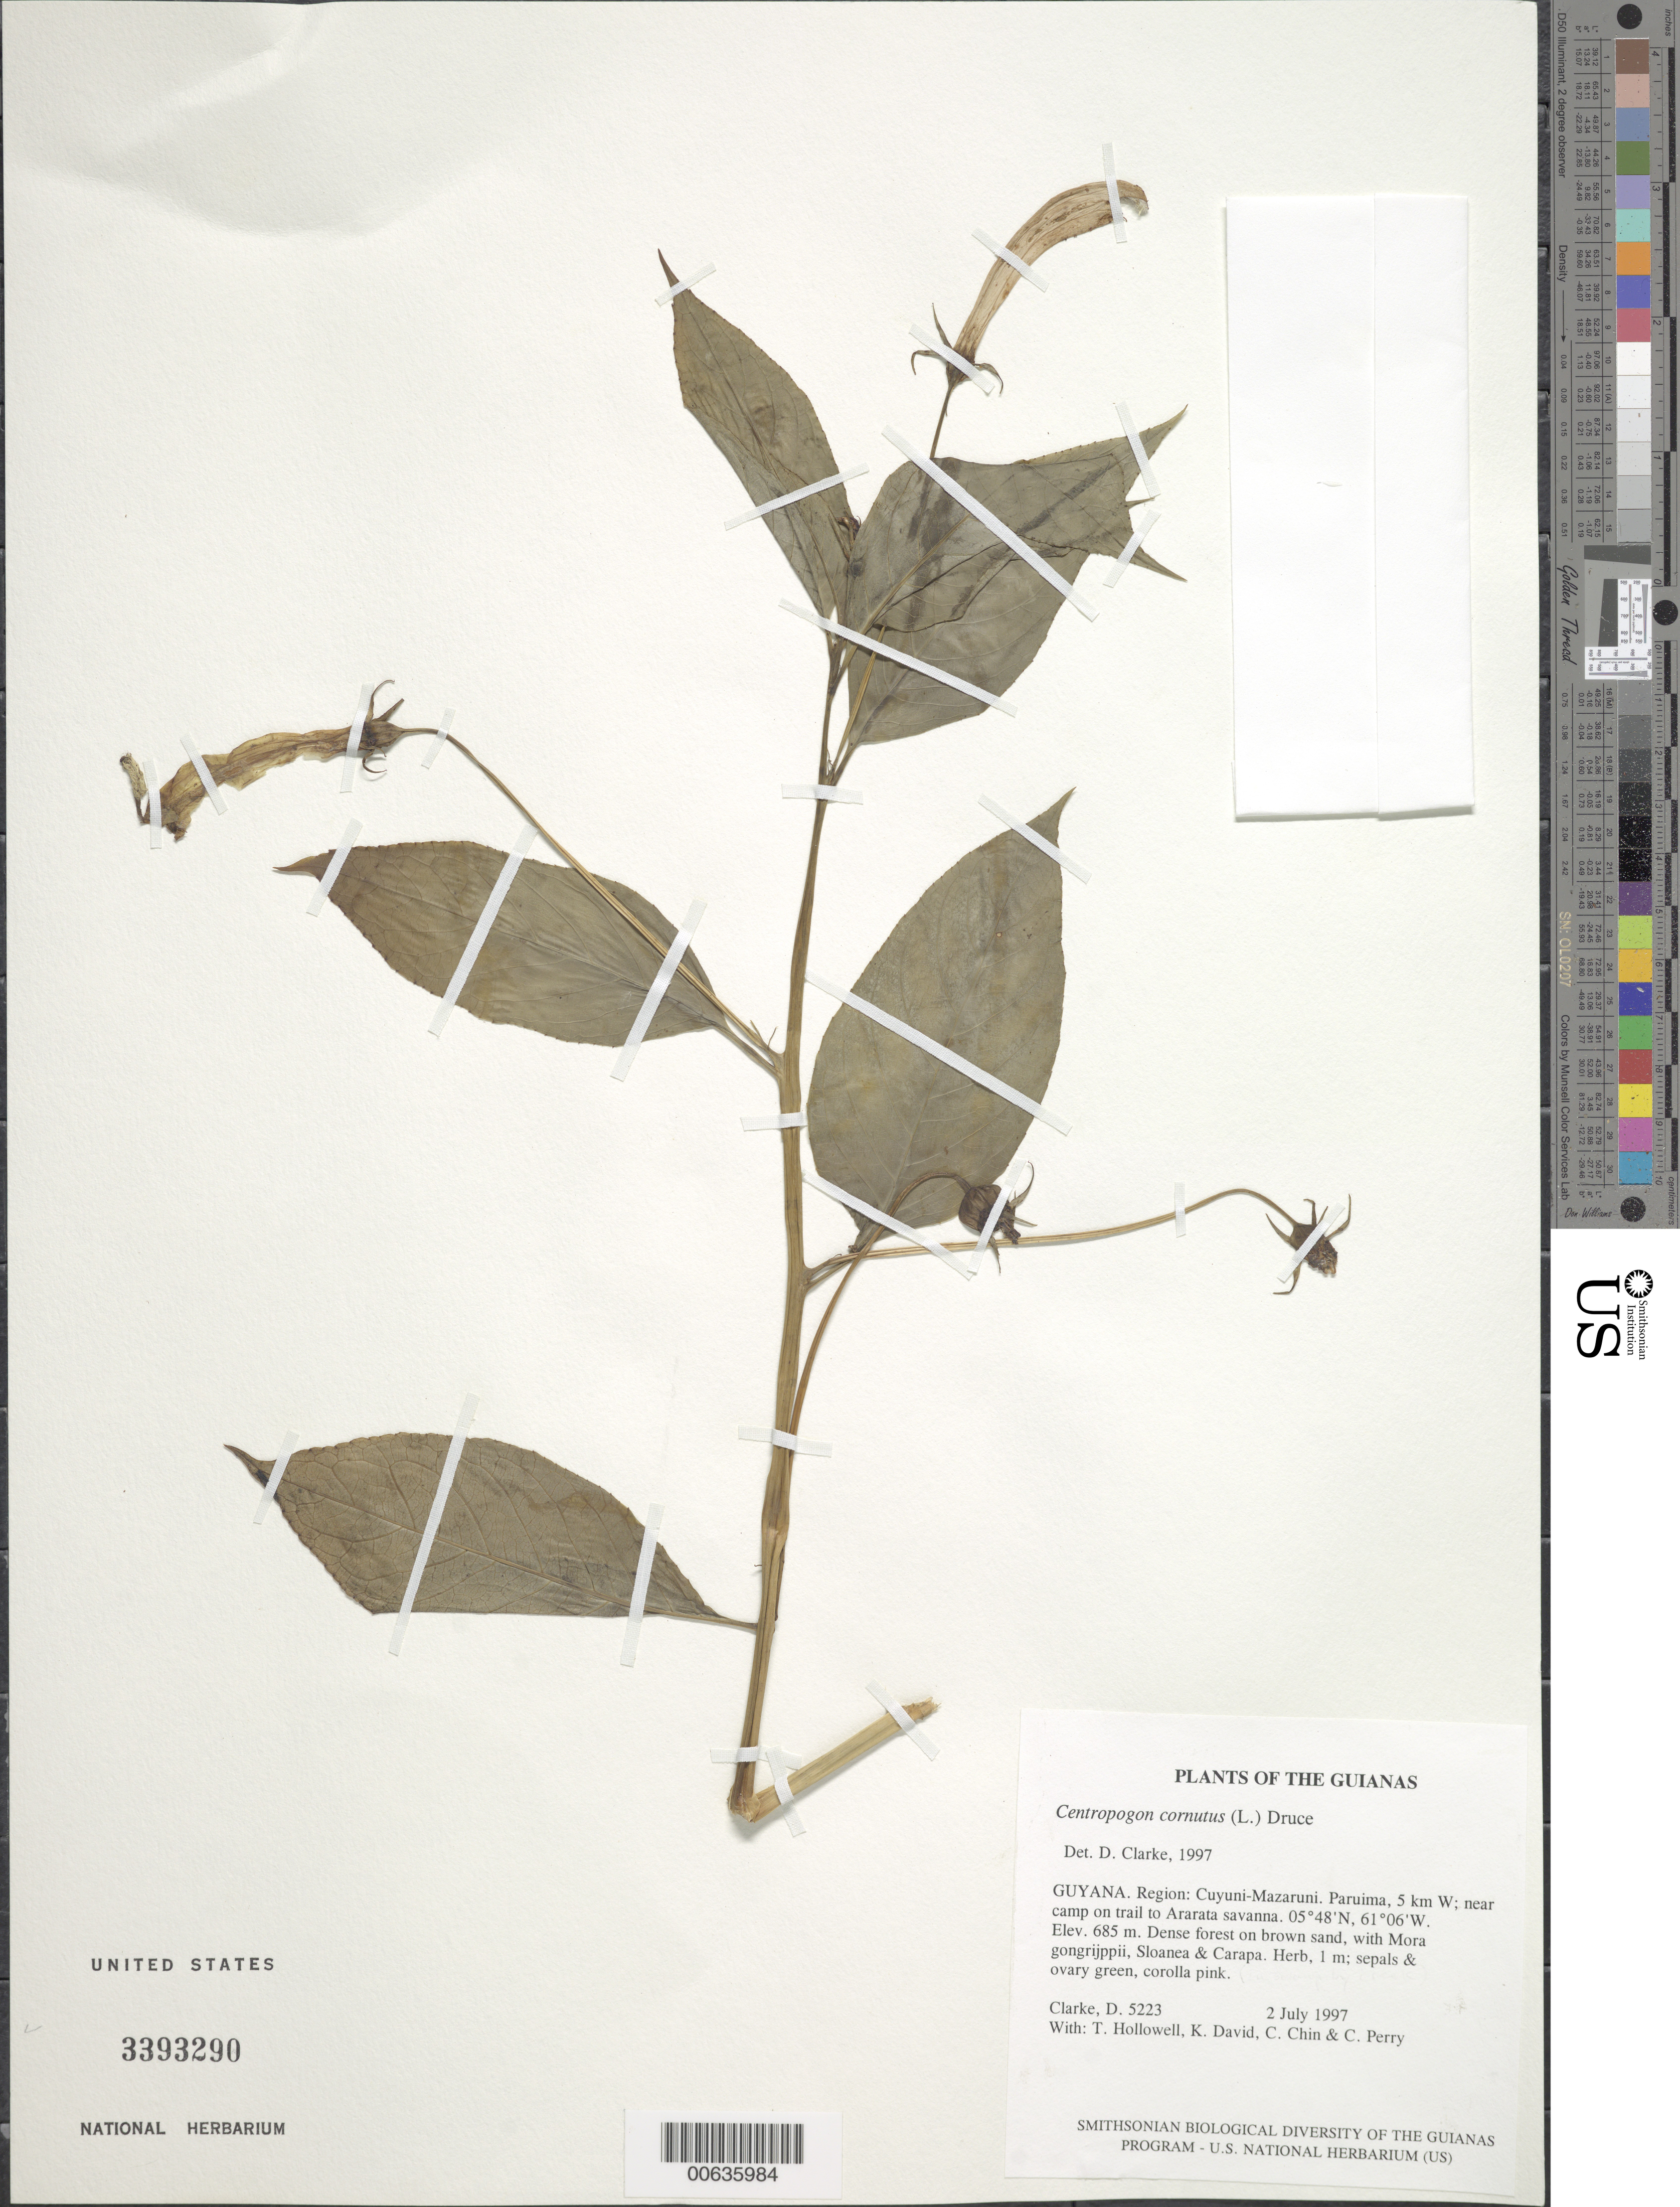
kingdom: Plantae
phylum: Tracheophyta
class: Magnoliopsida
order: Asterales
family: Campanulaceae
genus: Centropogon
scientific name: Centropogon cornutus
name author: (L.) Druce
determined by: Clarke, H. D., University of North Carolina (Asheville)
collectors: H. D. Clarke, T. Hollowell, K. David, C. Chin & C. Perry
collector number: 5223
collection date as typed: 2 July 1997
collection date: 1997-07-02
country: Guyana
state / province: Cuyuni-Mazaruni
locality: Paruima, 5 km W; near camp on trail to Ararata savanna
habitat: Dense forest on brown sand, with Mora gongrijppii, Sloanea & Carapa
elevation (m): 685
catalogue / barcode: US 3393290